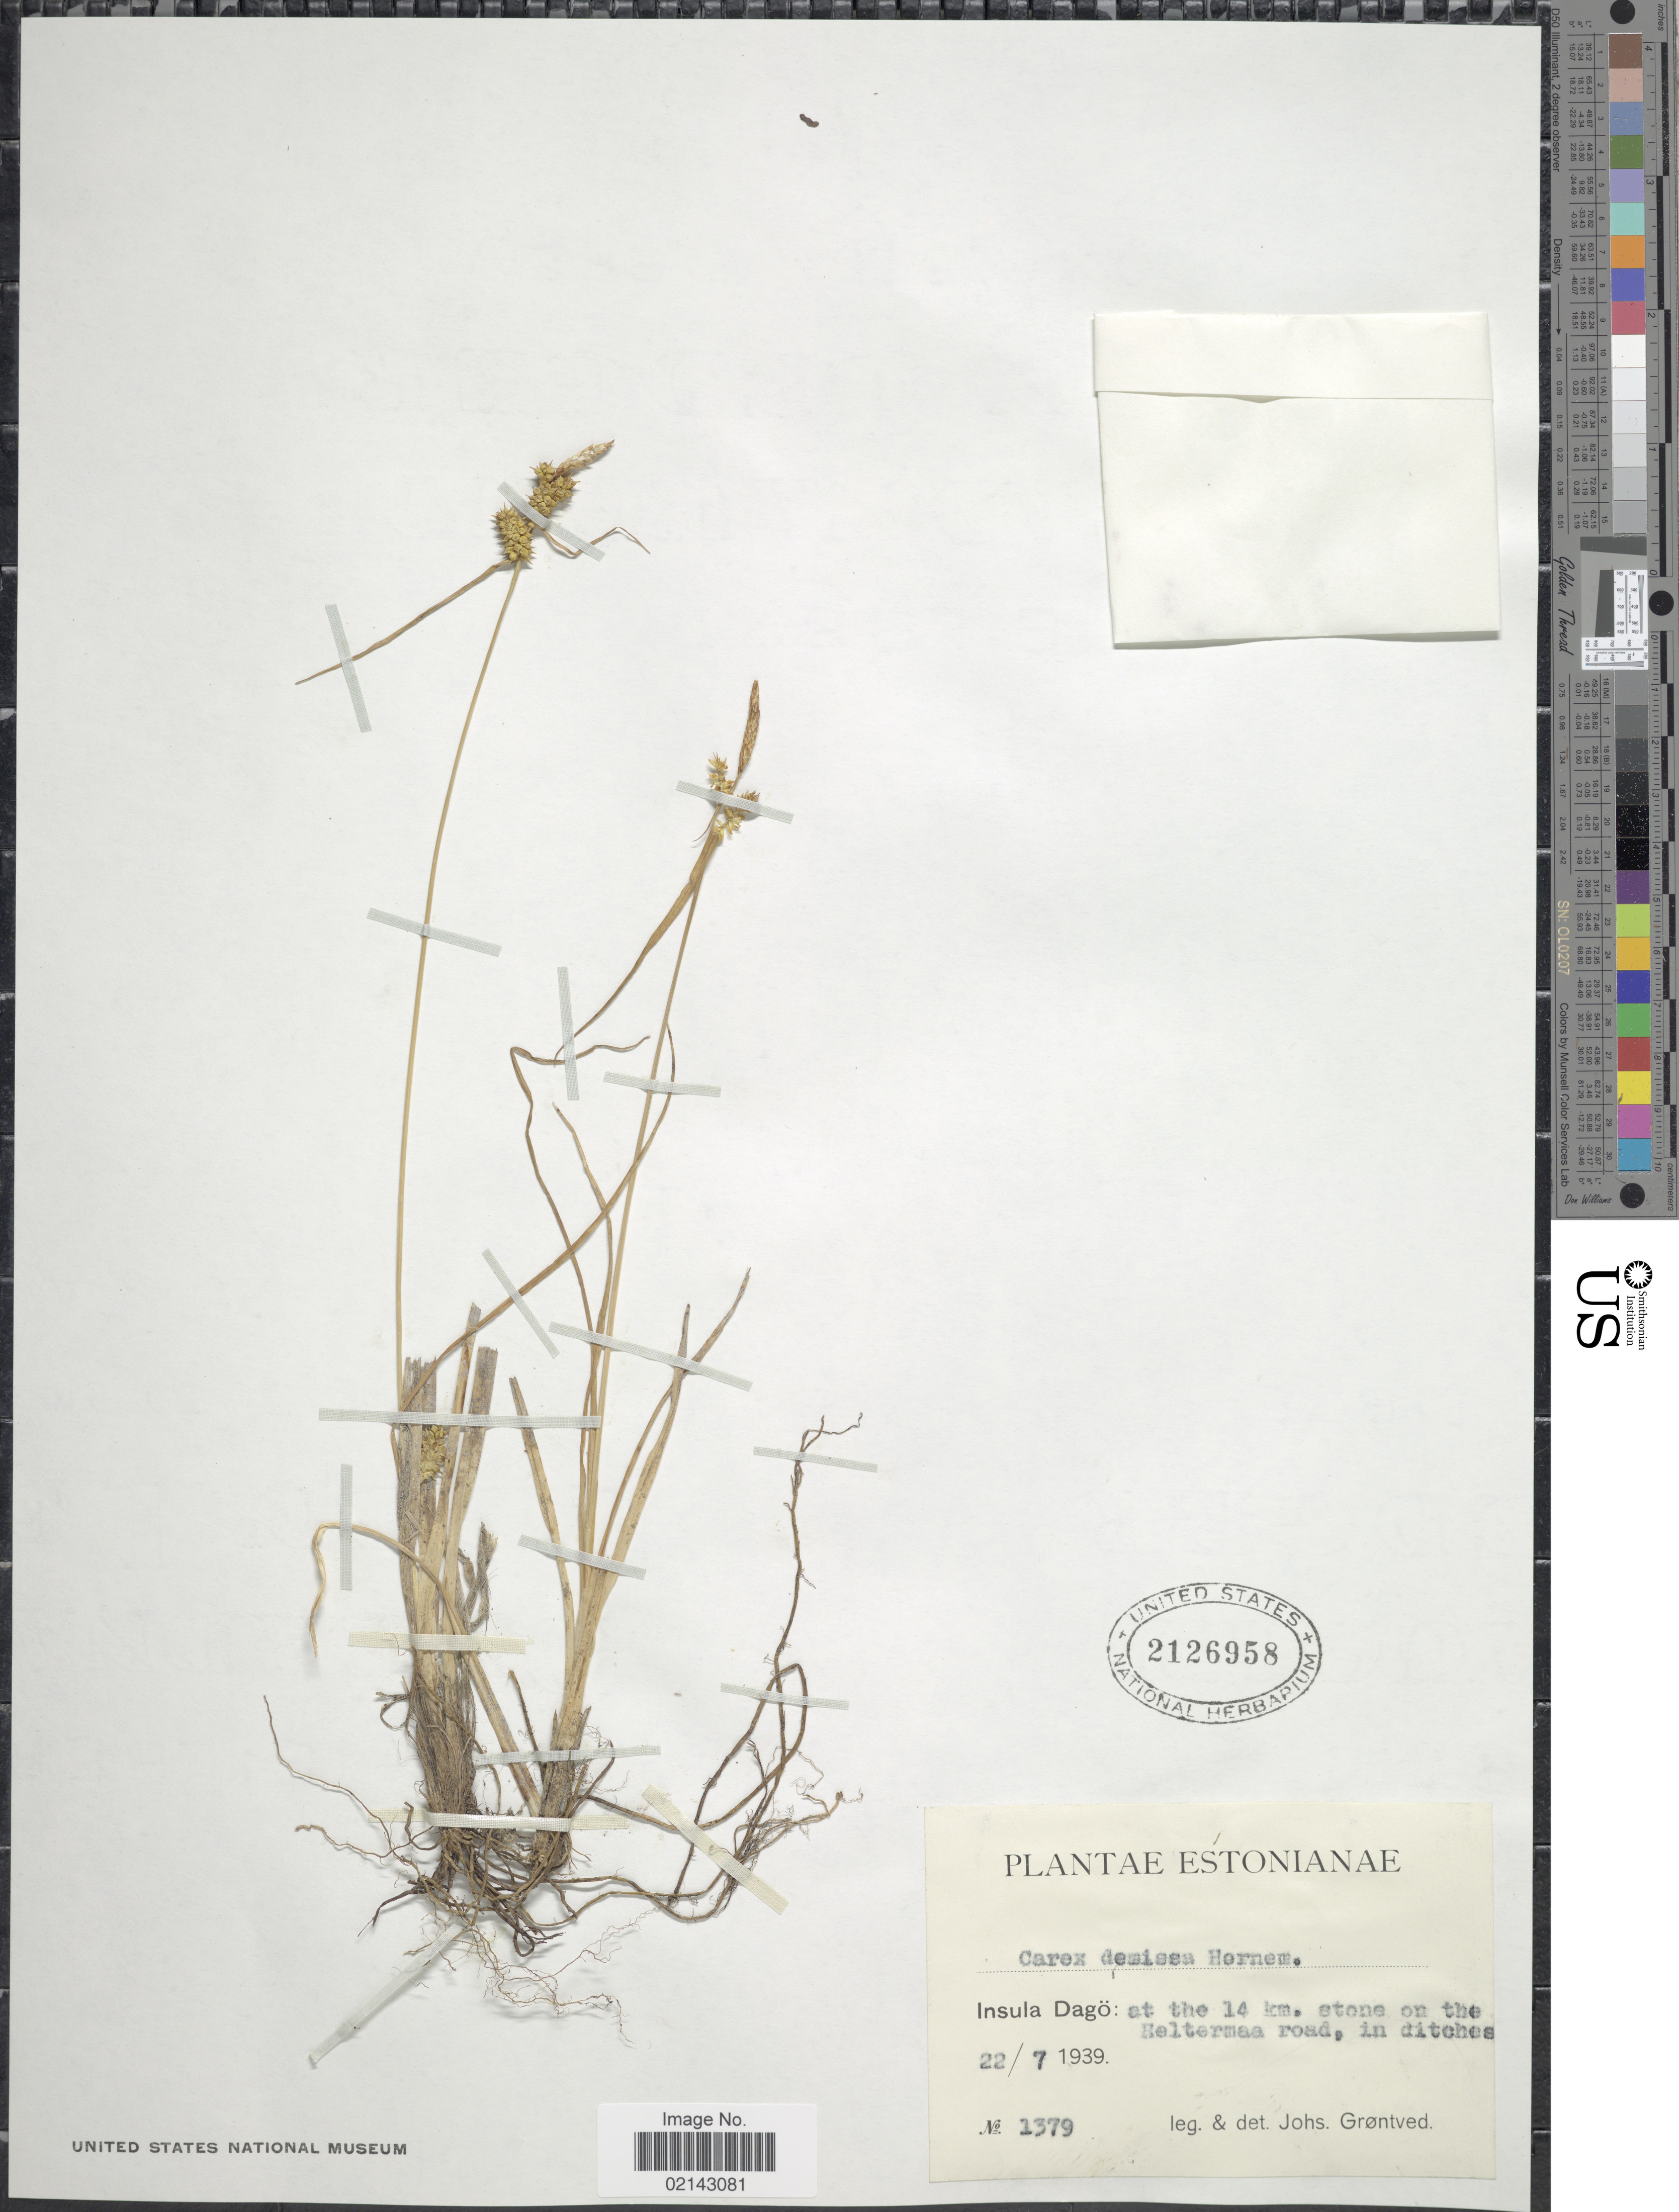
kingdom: Plantae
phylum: Tracheophyta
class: Liliopsida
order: Poales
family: Cyperaceae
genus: Carex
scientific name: Carex demissa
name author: Hornem.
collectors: J. Grøntved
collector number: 1379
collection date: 1939-07-22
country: Estonia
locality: Estonianae. Insula Dago: at the 14 km. stone on the Heltermaa road, in ditches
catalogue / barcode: US 2126958